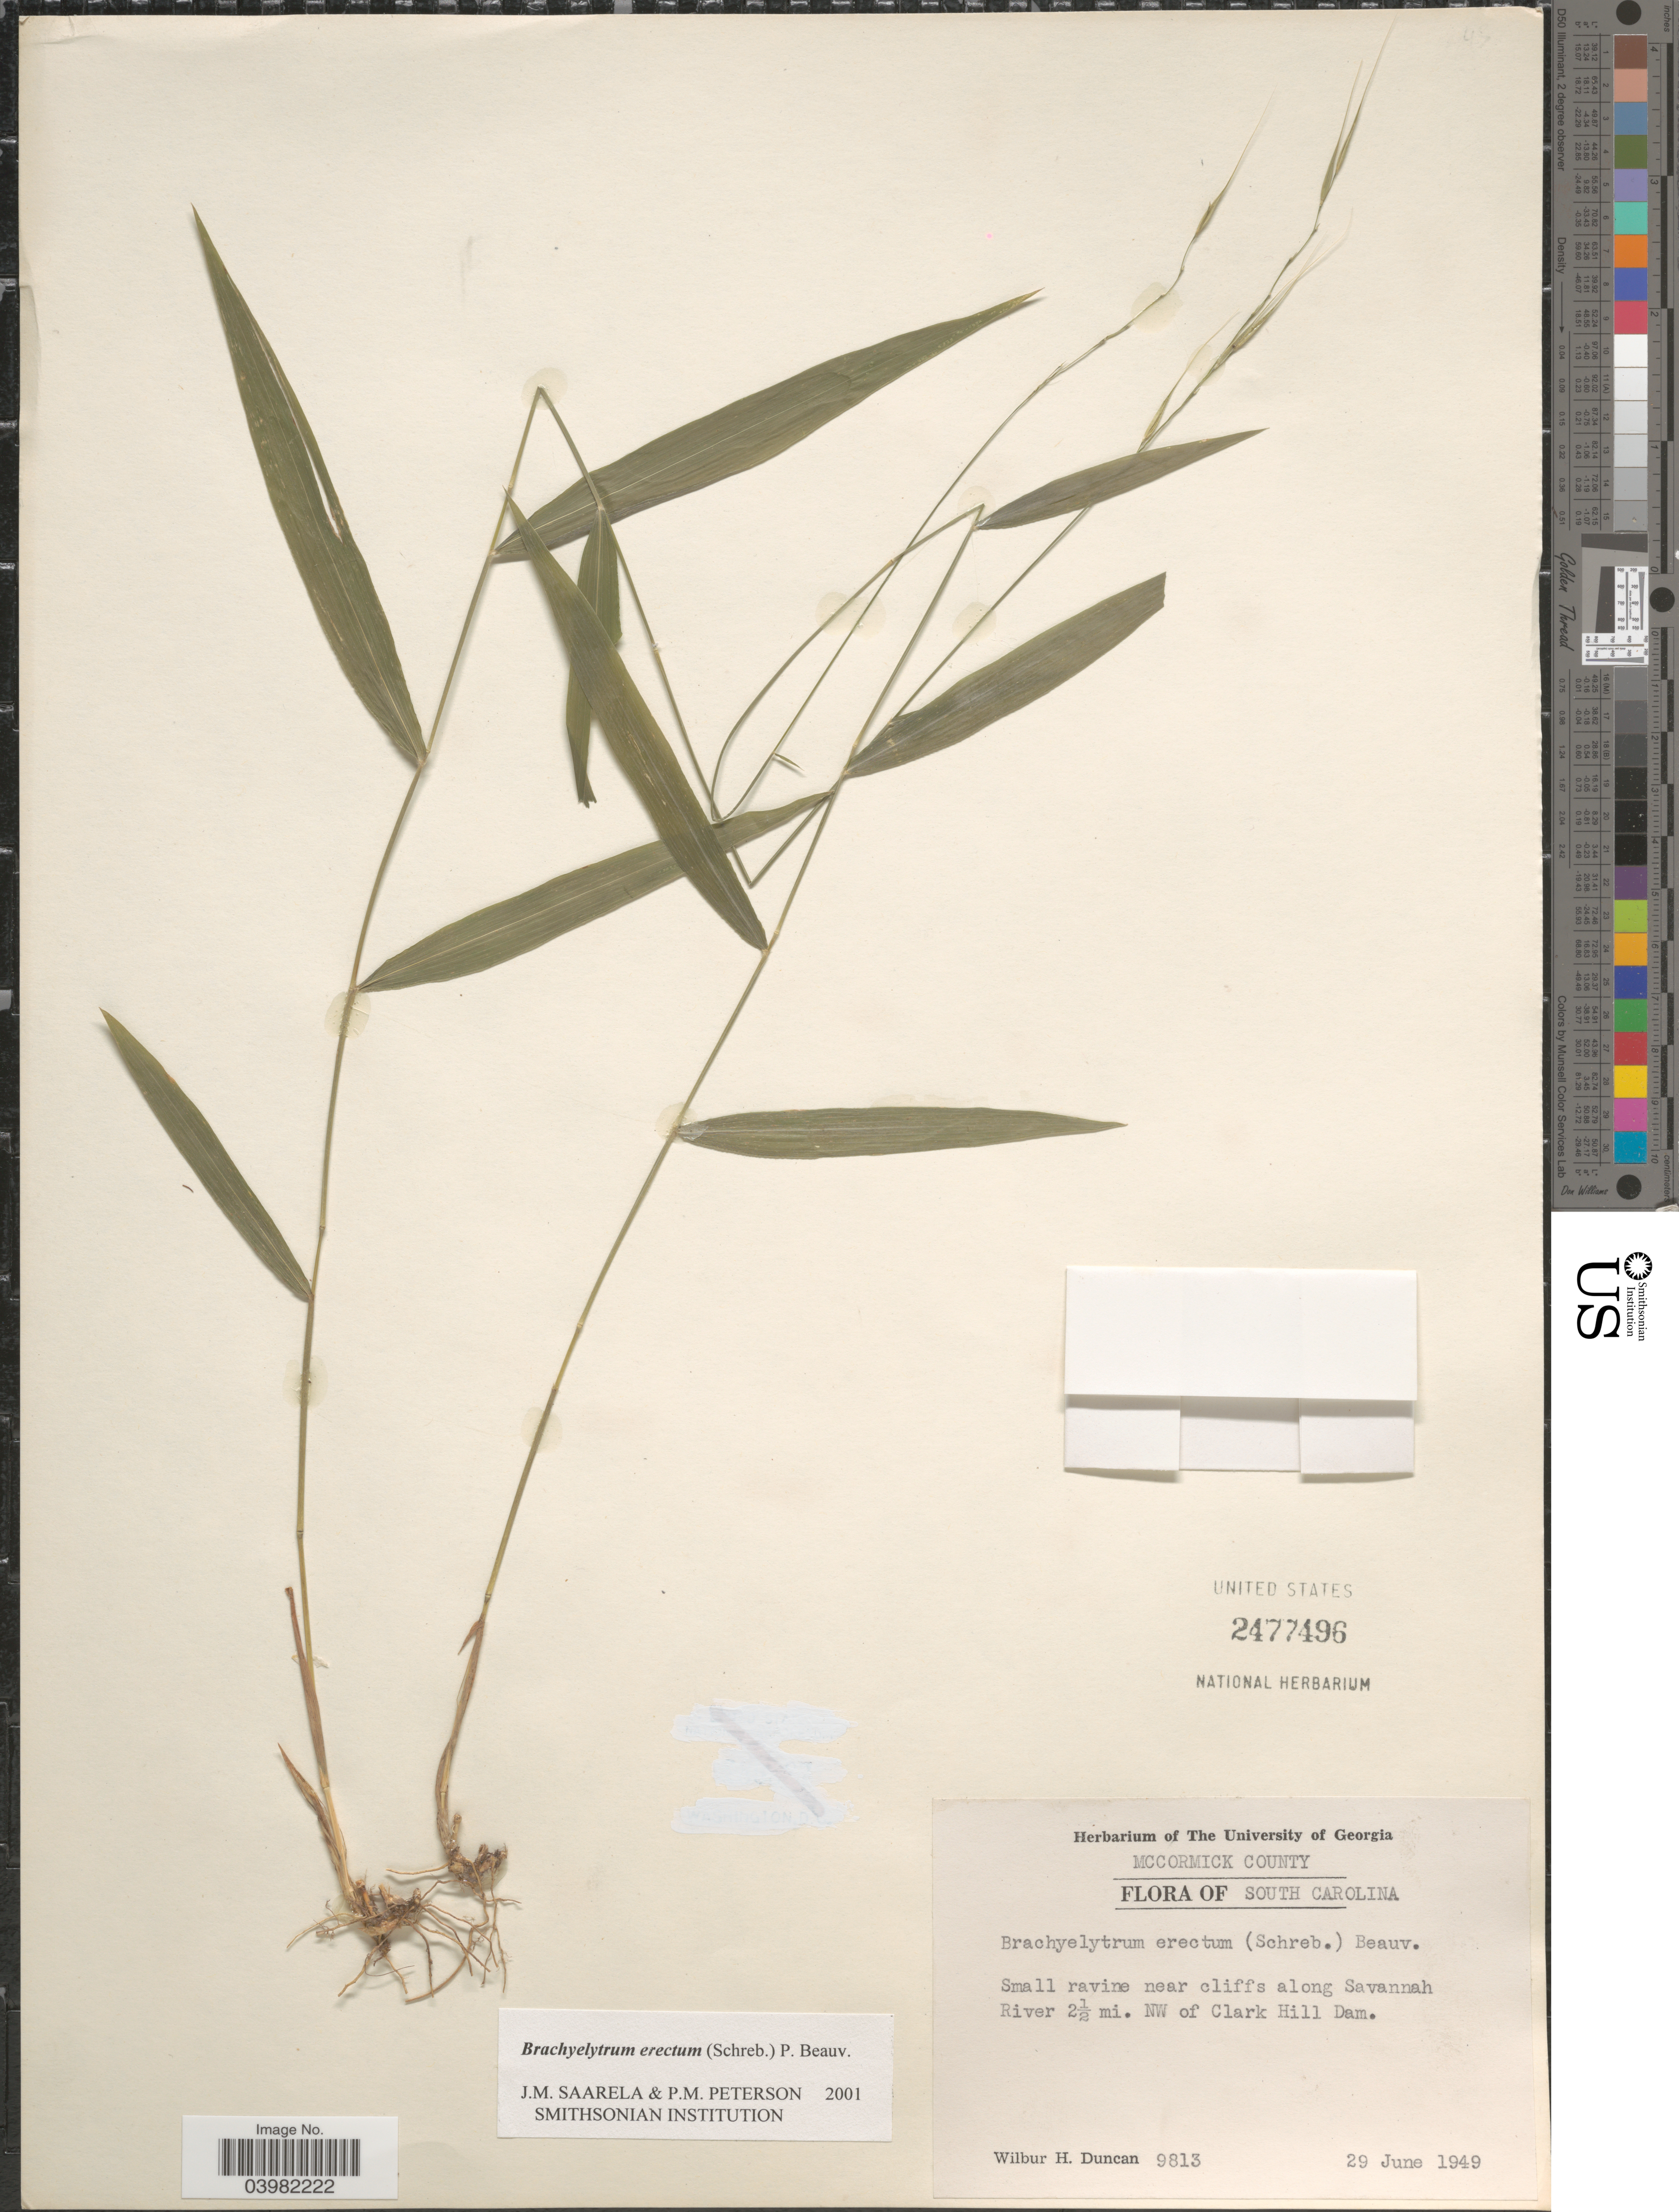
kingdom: Plantae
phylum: Tracheophyta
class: Liliopsida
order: Poales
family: Poaceae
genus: Brachyelytrum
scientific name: Brachyelytrum erectum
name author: (Schreb.) P. Beauv.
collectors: W. H. Duncan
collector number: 9813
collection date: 1949-06-29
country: United States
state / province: South Carolina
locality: McCormick County. Small ravine near cliffs along Savannah River 2½ mi. NW of Clark Hill Dam.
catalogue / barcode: US 2477496